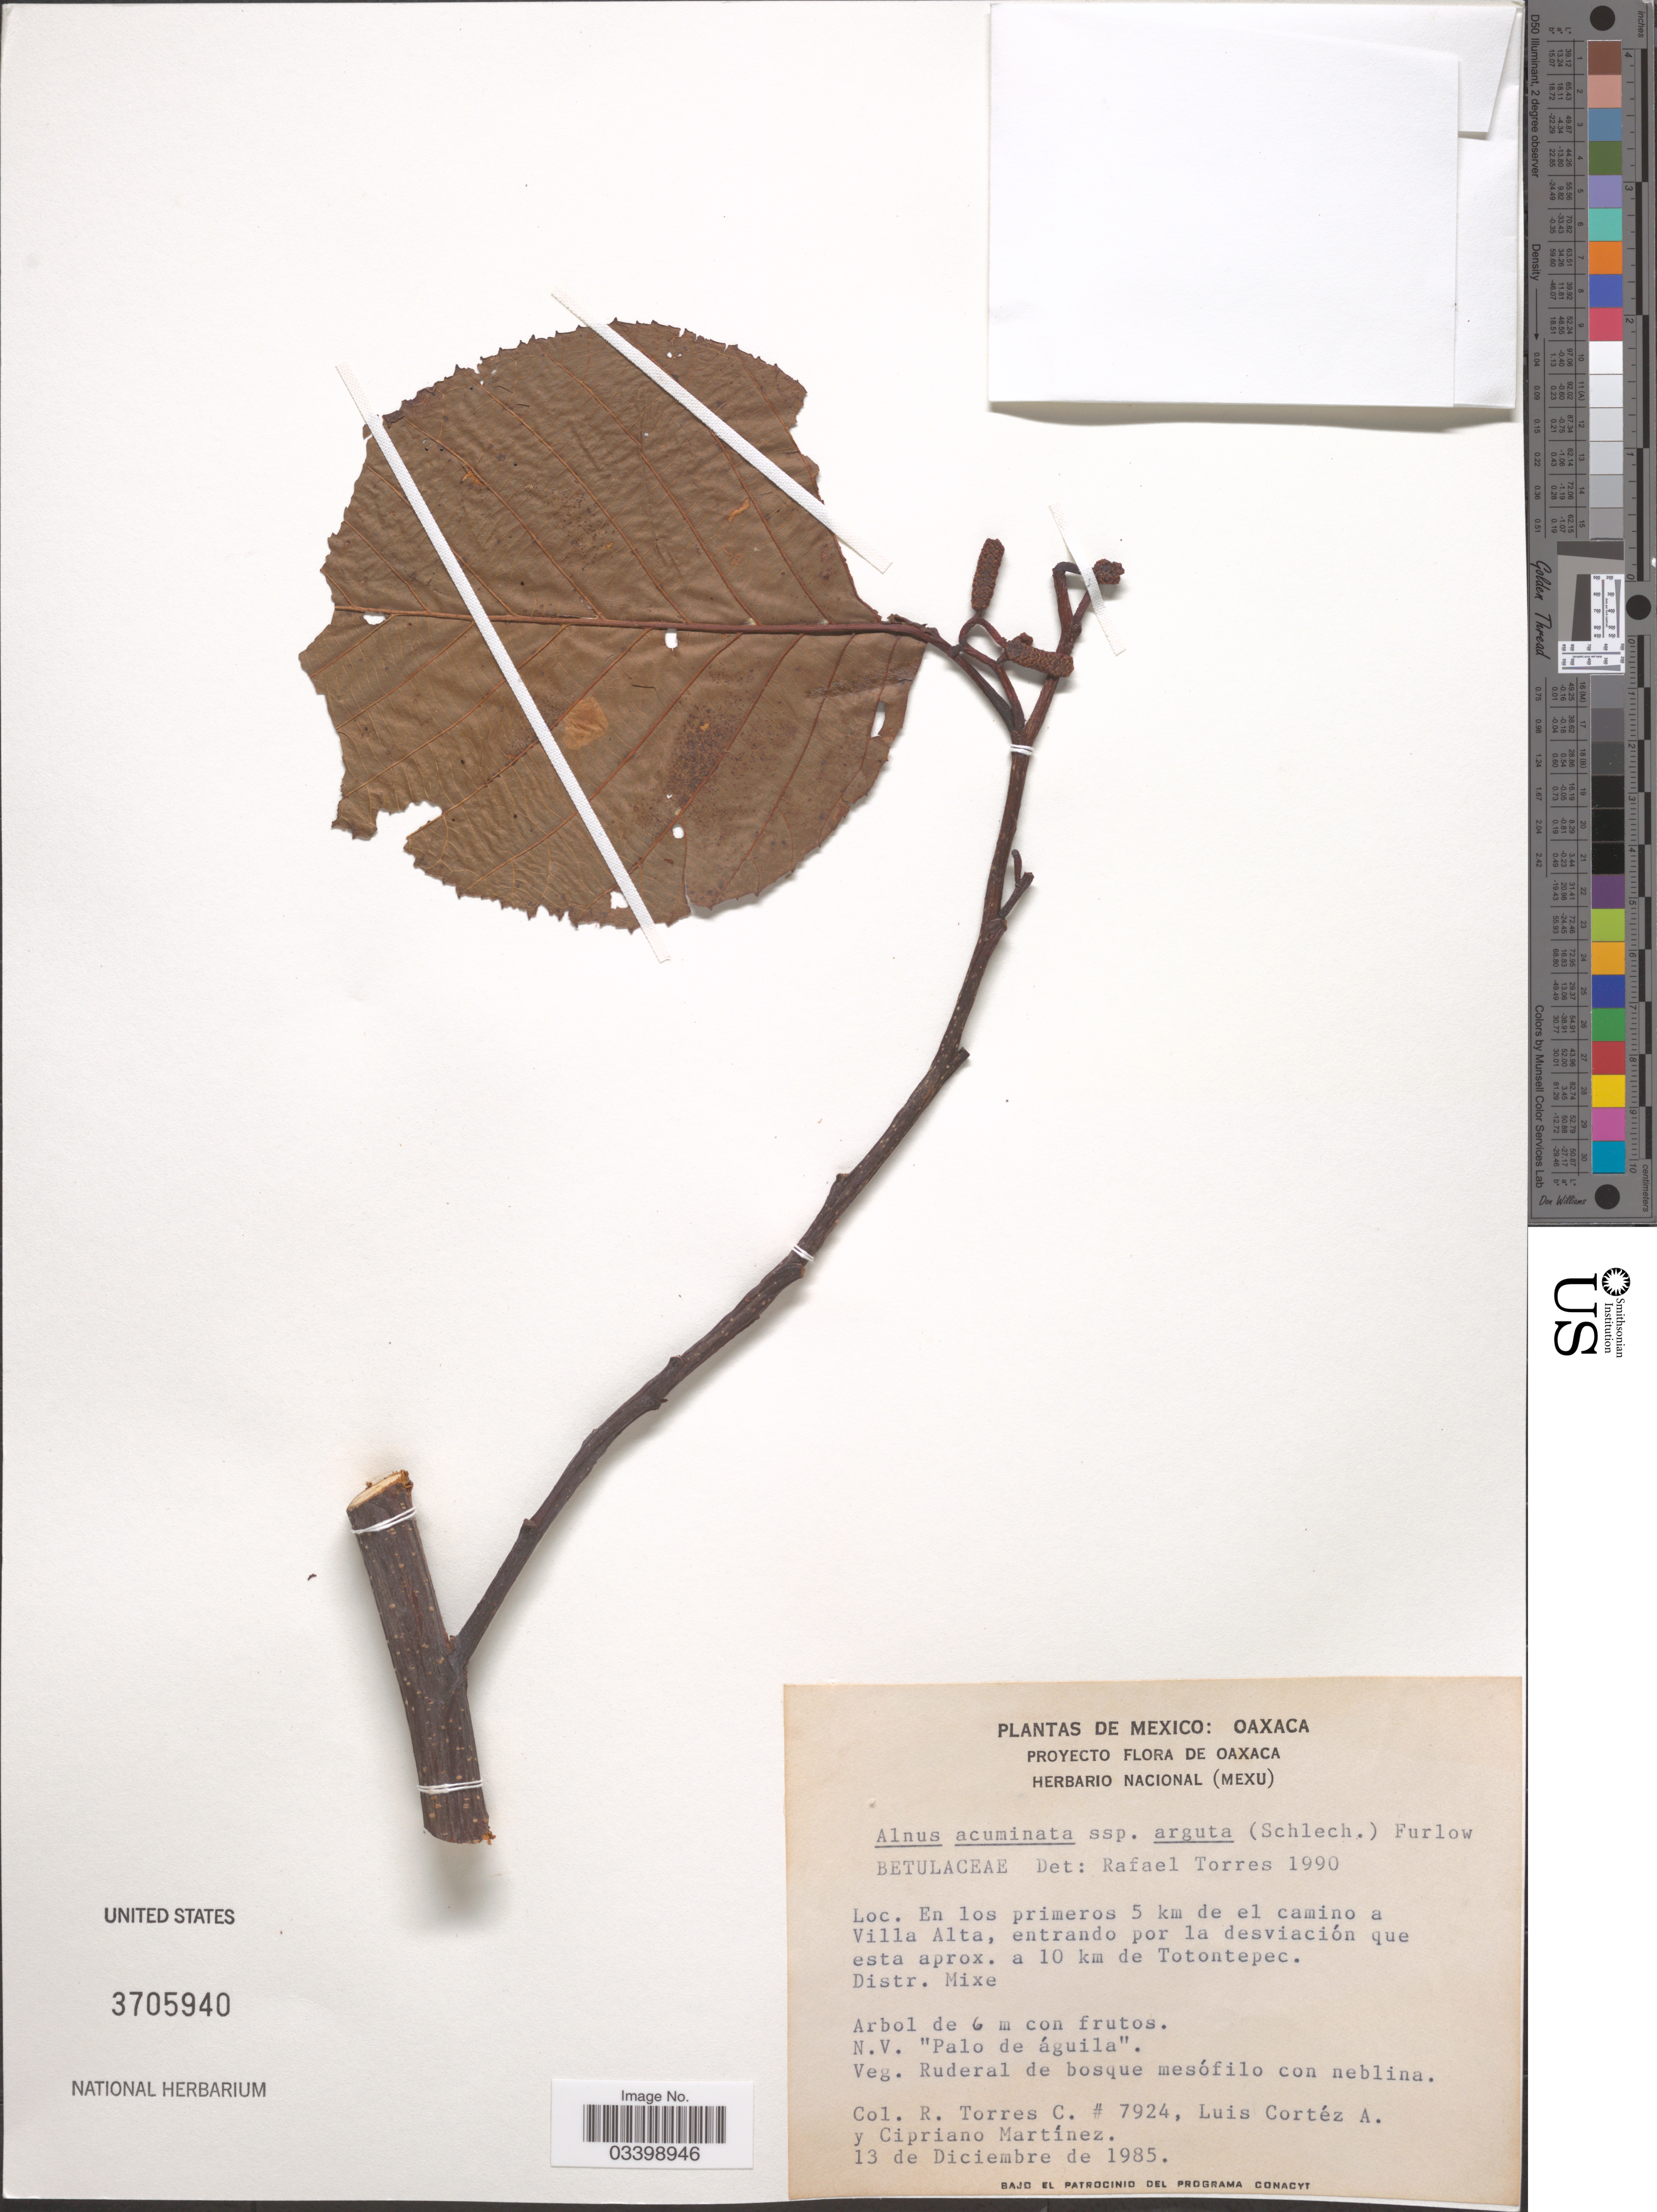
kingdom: Plantae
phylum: Tracheophyta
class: Magnoliopsida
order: Fagales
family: Betulaceae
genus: Alnus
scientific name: Alnus acuminata subsp. arguta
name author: (Schltdl.) Furlow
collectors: R. Torres C., L. Cortez A. & C. Martínez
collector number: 7924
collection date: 1985-12-13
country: Mexico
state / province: Oaxaca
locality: En los primeros 5 km de el camino a Villa Alta, entrando por la desviación que esta aprox. a 10 km de Totontepec. Distr. Mixe.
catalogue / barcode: US 3705940